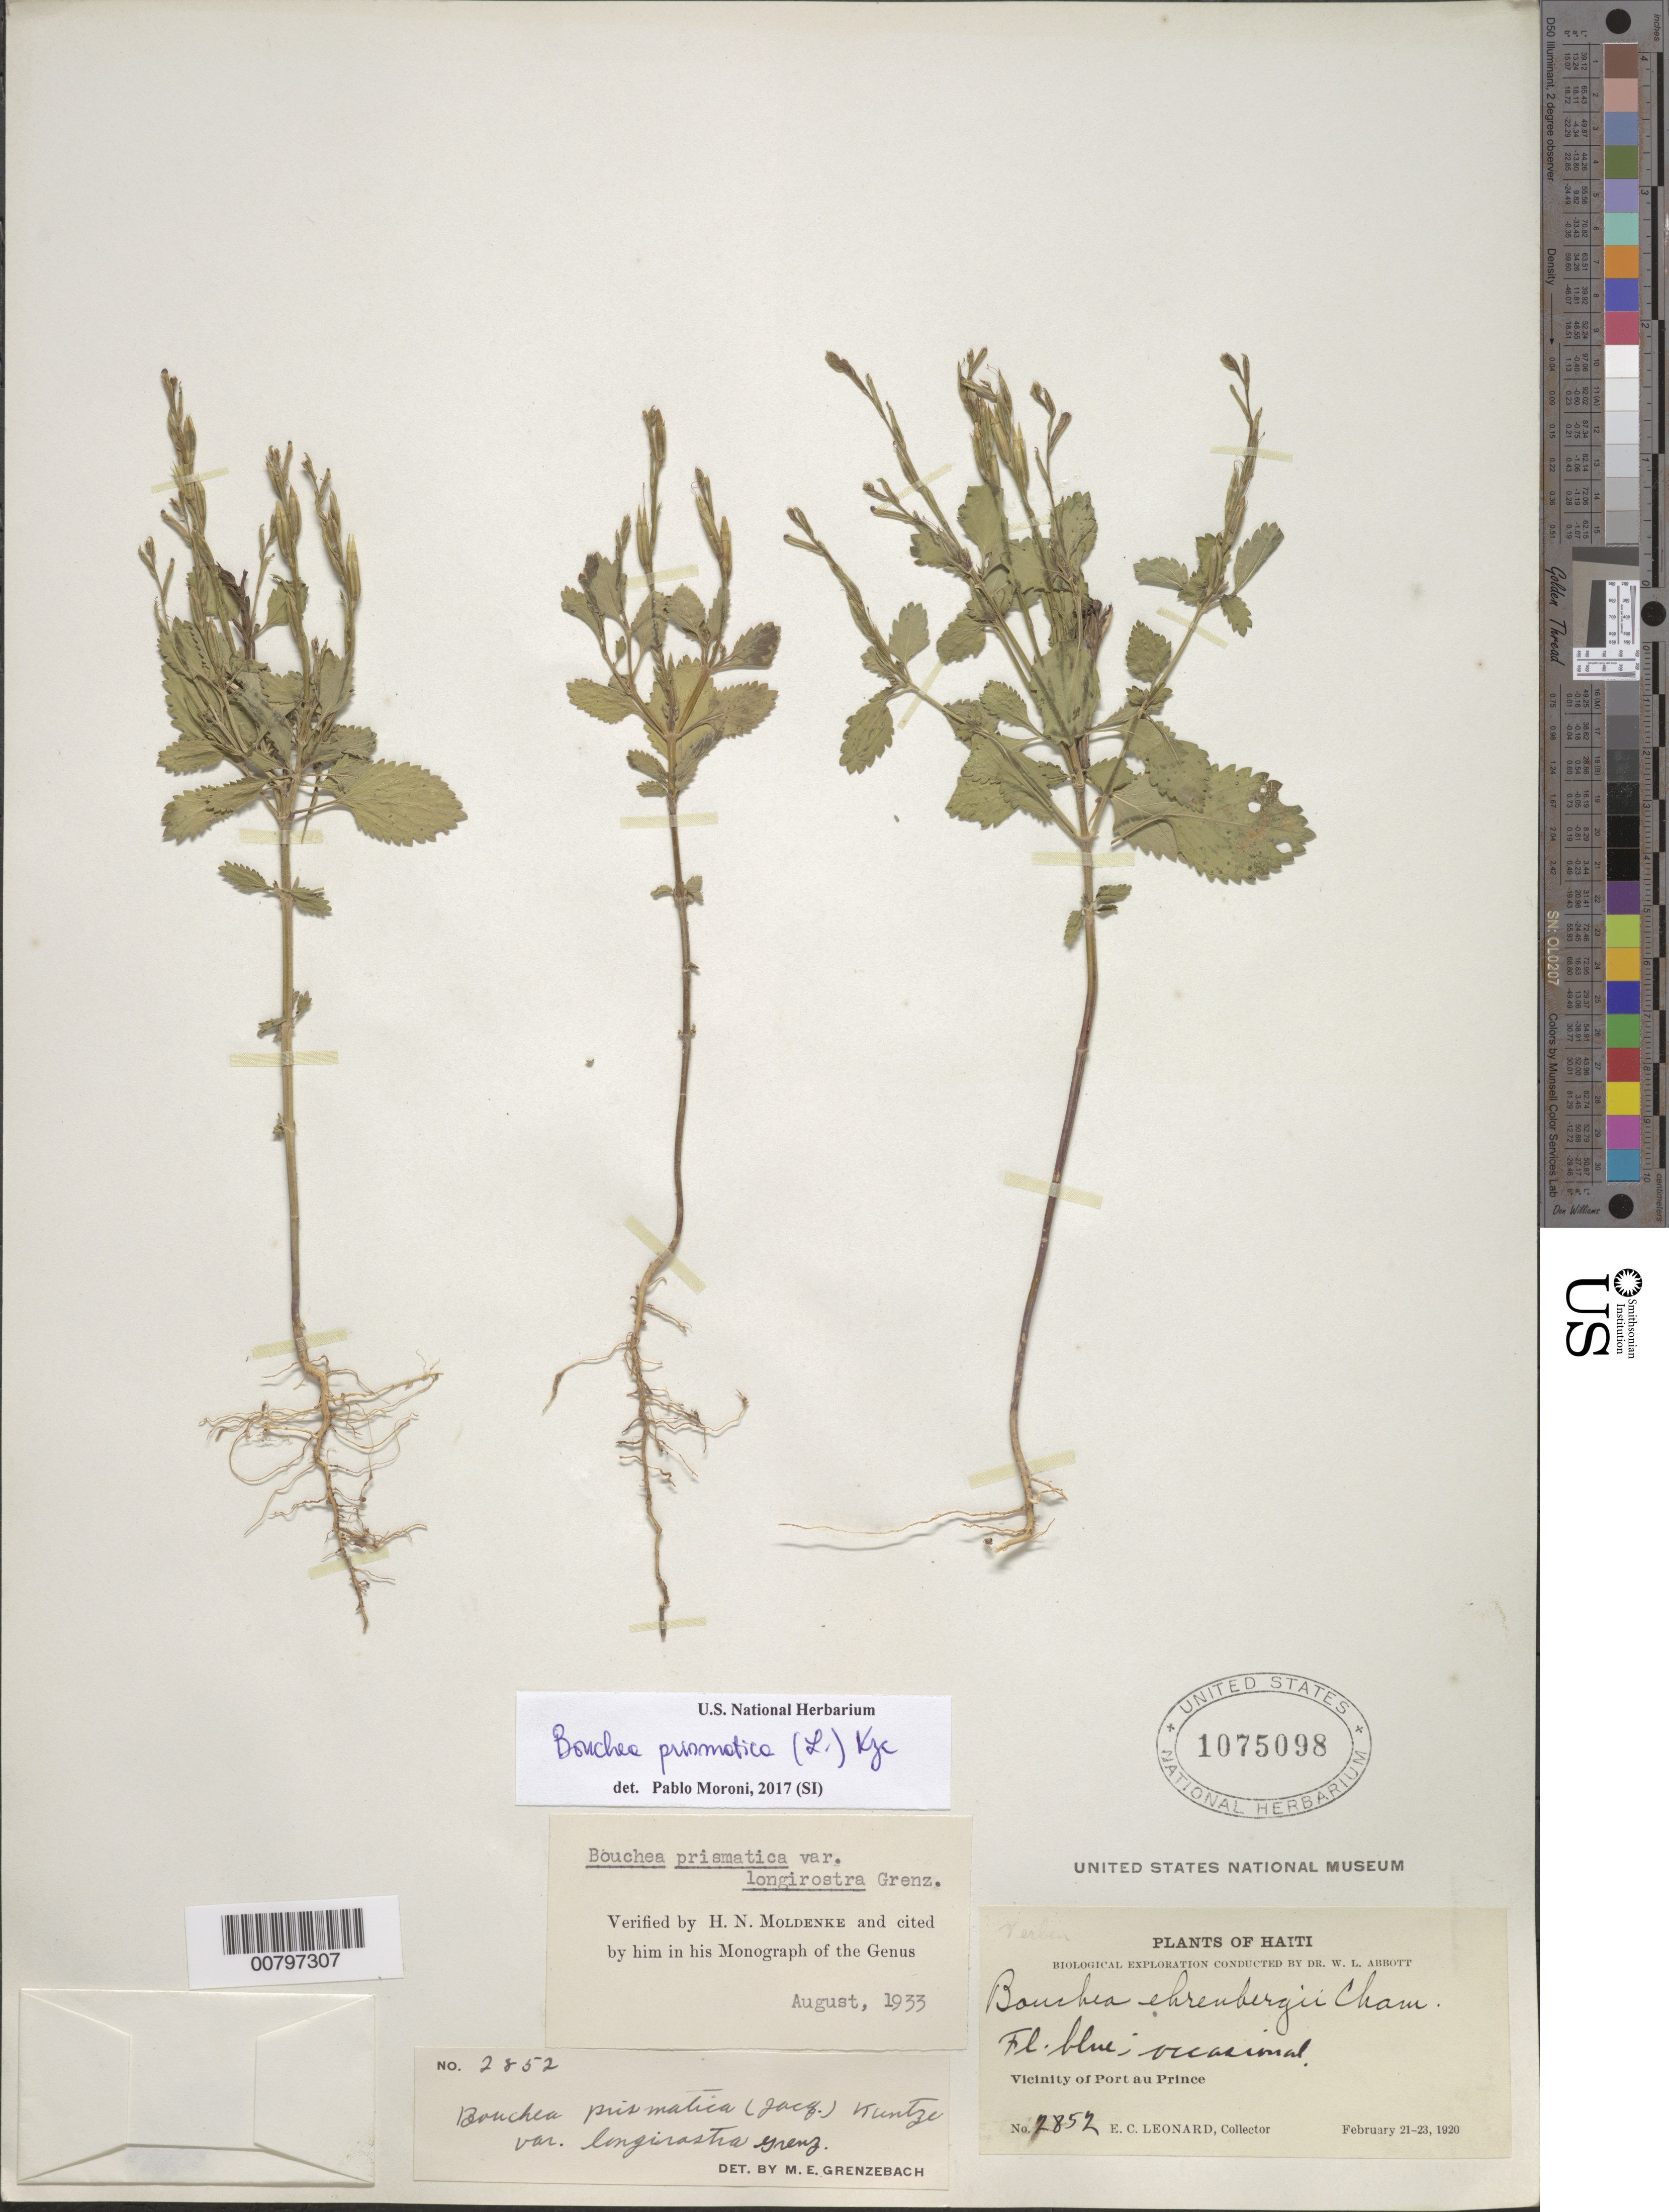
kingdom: Plantae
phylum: Tracheophyta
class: Magnoliopsida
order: Lamiales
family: Verbenaceae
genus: Bouchea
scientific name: Bouchea prismatica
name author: (L.) Kuntze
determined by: Moldenke, H. N.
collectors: E. C. Leonard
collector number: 2852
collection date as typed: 21 Feb 1920 to 23 Feb 1920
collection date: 1920-02-21/1920-02-23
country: Haiti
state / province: Ouest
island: Hispaniola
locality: Vicinity of Port au Prince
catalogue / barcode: US 1075098